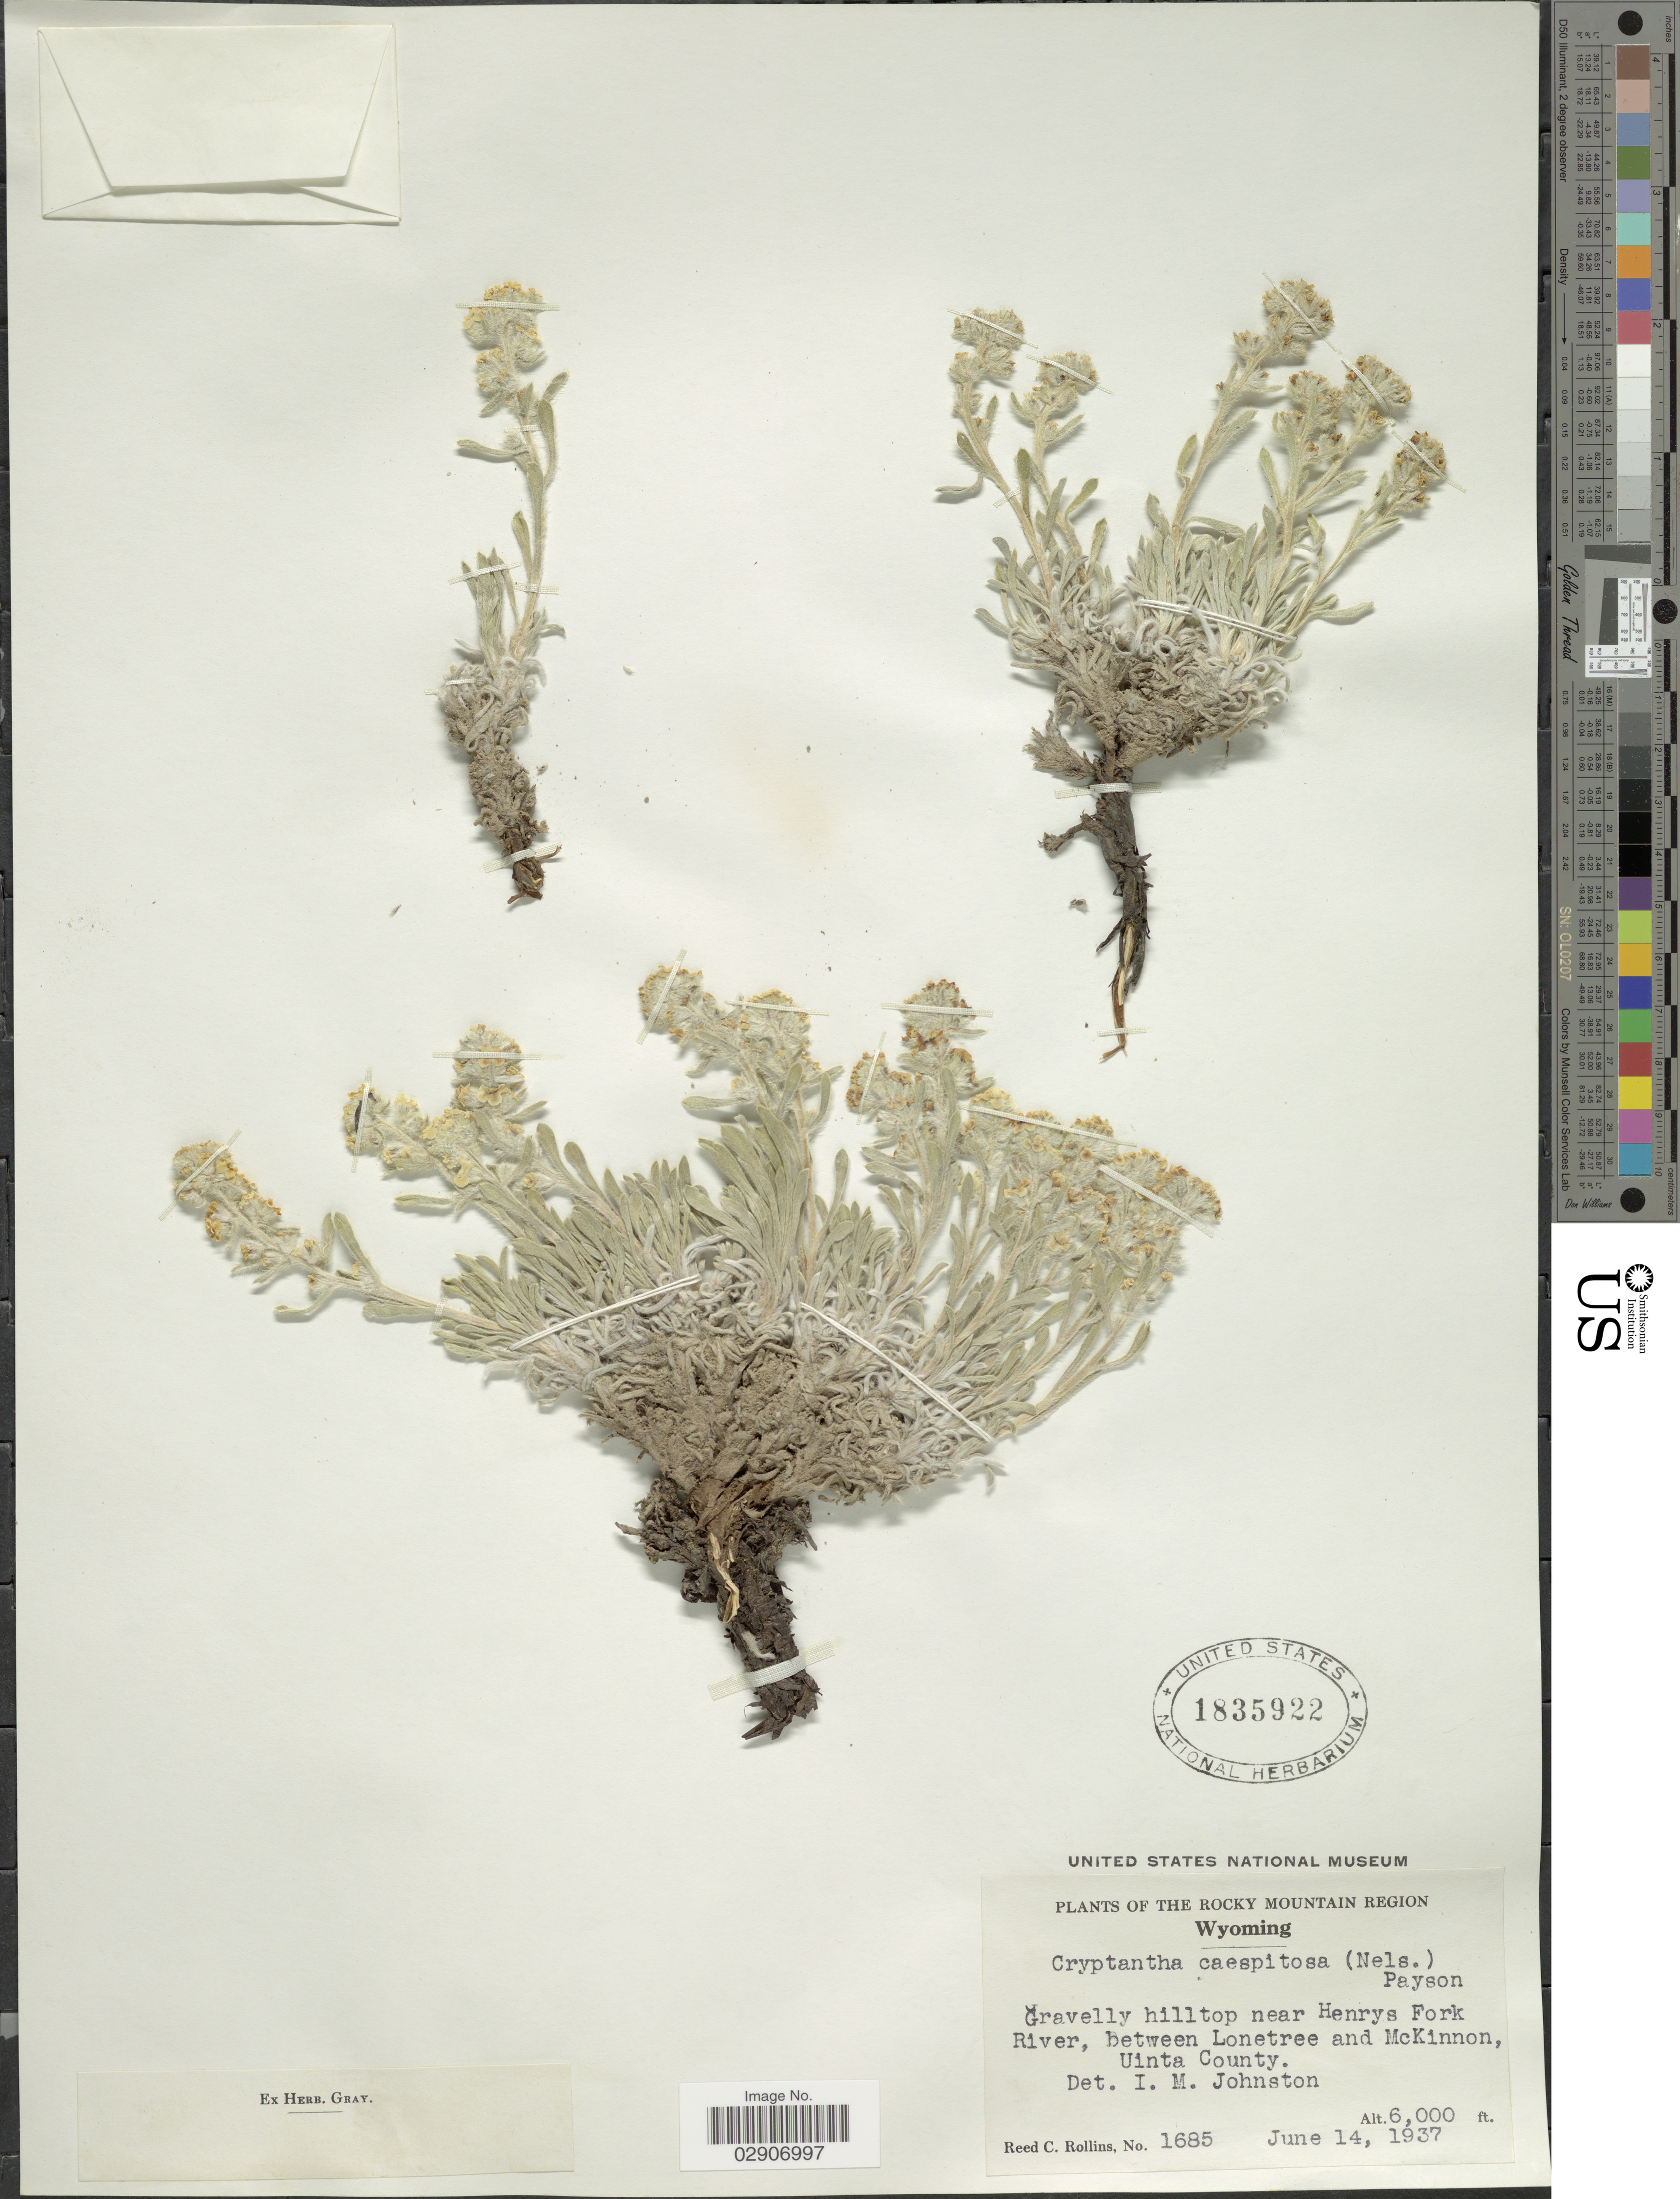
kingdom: Plantae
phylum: Tracheophyta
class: Magnoliopsida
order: Boraginales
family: Boraginaceae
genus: Cryptantha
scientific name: Cryptantha caespitosa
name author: (A. Nelson) Payson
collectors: R. C. Rollins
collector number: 1685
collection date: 1937-06-14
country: United States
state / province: Wyoming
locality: The Rocky Mountain Region. Gravelly hilltop near Henrys Fork River, between Lonetree and McKinnon, Uinta County.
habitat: gravelly hilltop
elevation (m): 1829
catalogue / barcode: US 1835922